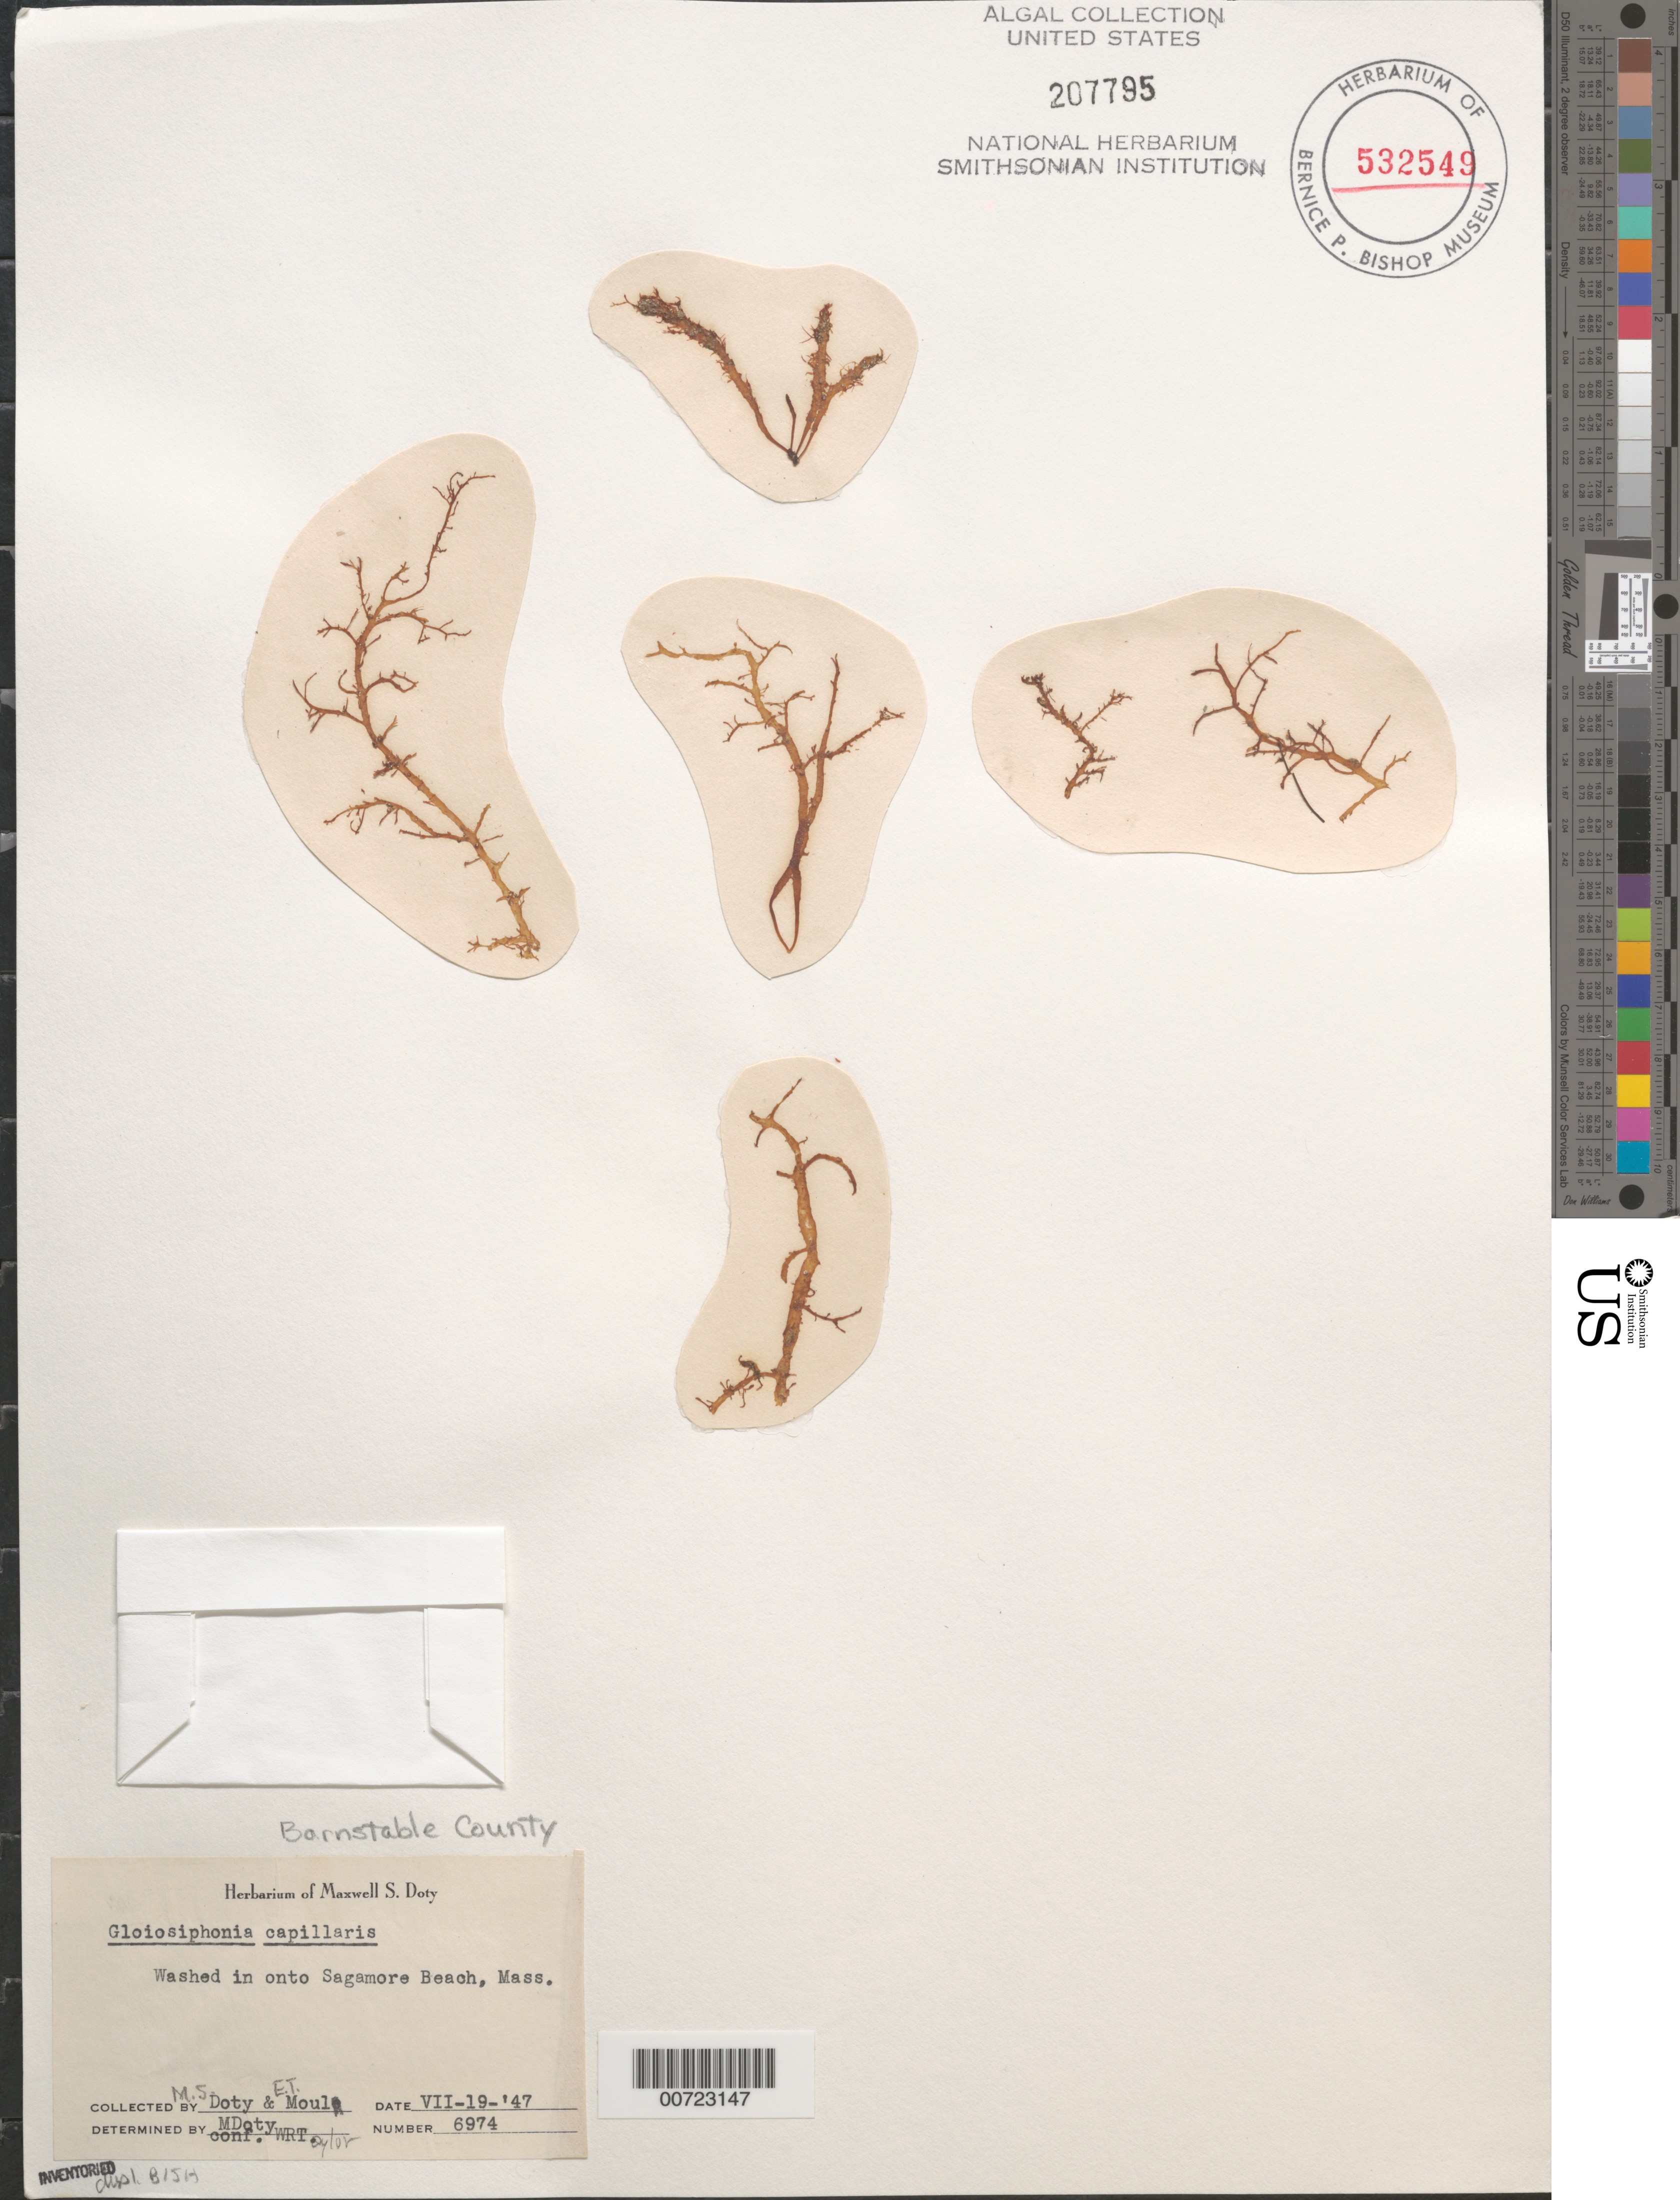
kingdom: Plantae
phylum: Rhodophyta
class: Florideophyceae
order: Gigartinales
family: Gloiosiphoniaceae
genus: Gloiosiphonia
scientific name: Gloiosiphonia capillaris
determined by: Doty, M. S.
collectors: M. S. Doty & E. T. Moul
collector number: MSD 6974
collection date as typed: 19 Jul 1947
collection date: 1947-07-19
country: United States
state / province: Massachusetts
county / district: Barnstable County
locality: Sagamore Beach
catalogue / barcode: US 207795